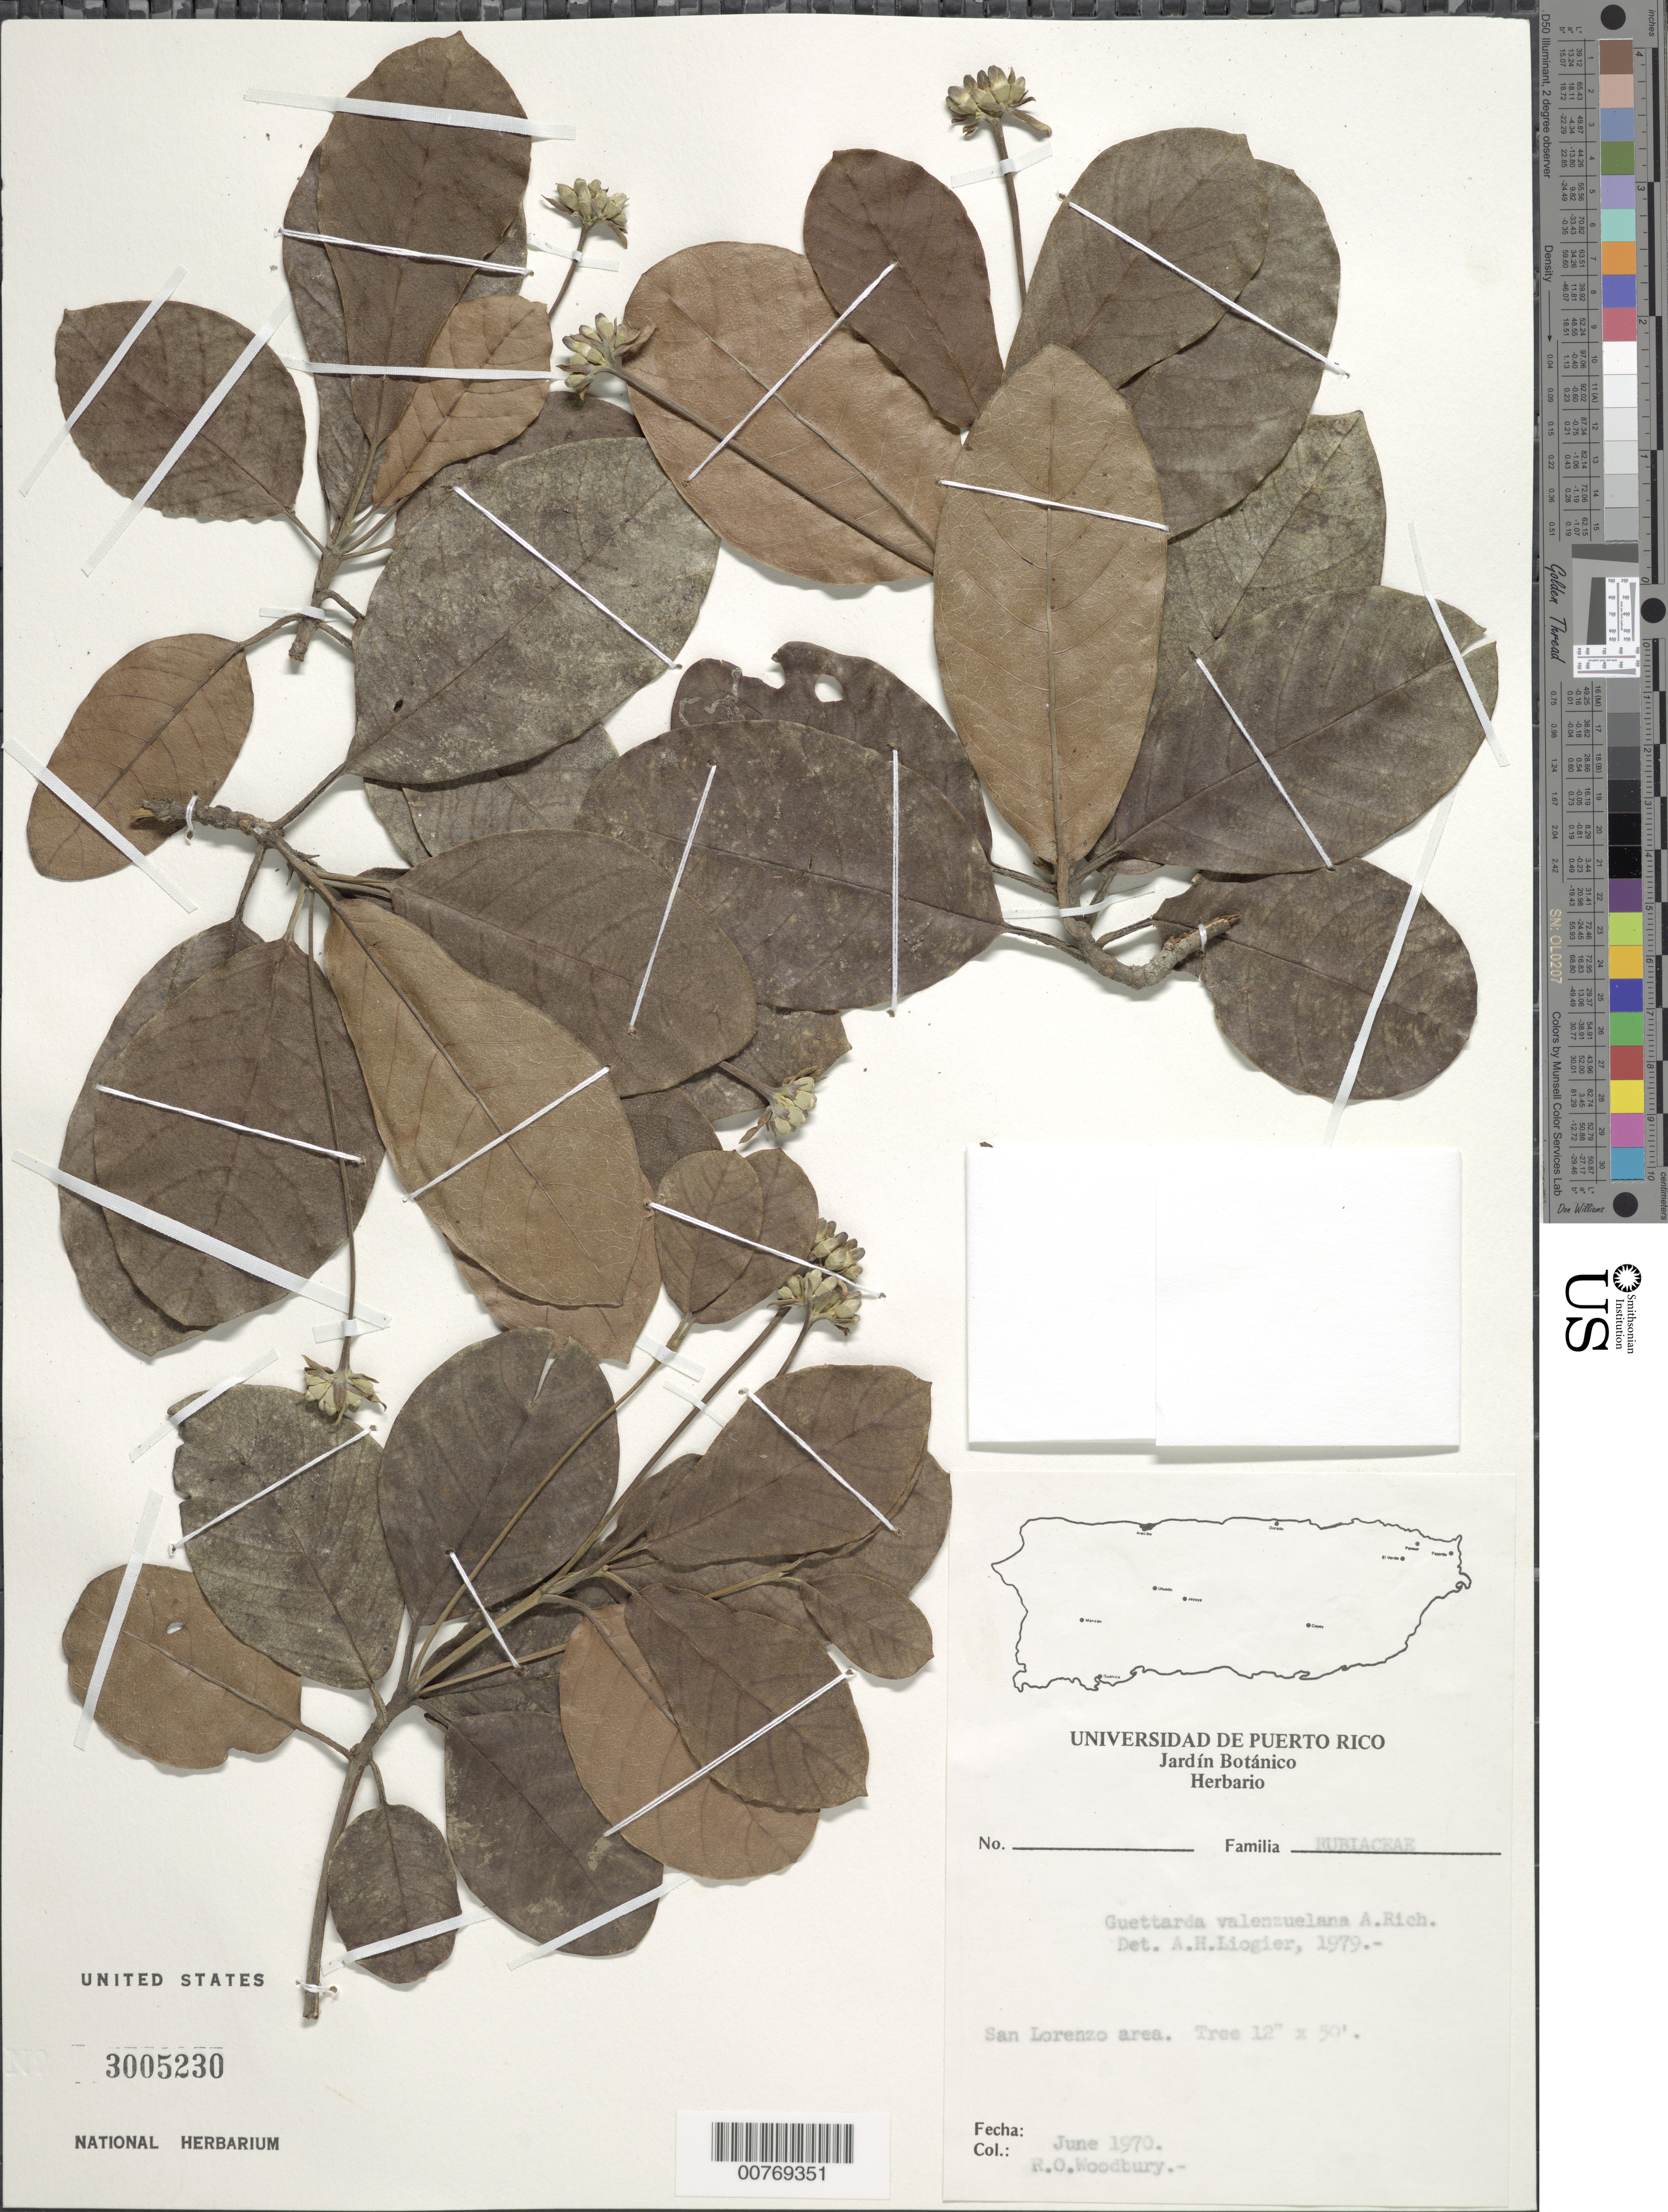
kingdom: Plantae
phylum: Tracheophyta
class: Magnoliopsida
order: Gentianales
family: Rubiaceae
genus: Guettarda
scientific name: Guettarda valenzuelana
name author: A. Rich.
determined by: Liogier, Alain H.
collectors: R. O. Woodbury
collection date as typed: Jun 1970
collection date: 1970-06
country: Puerto Rico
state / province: San Lorenzo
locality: San Lorenzo Area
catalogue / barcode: US 3005230